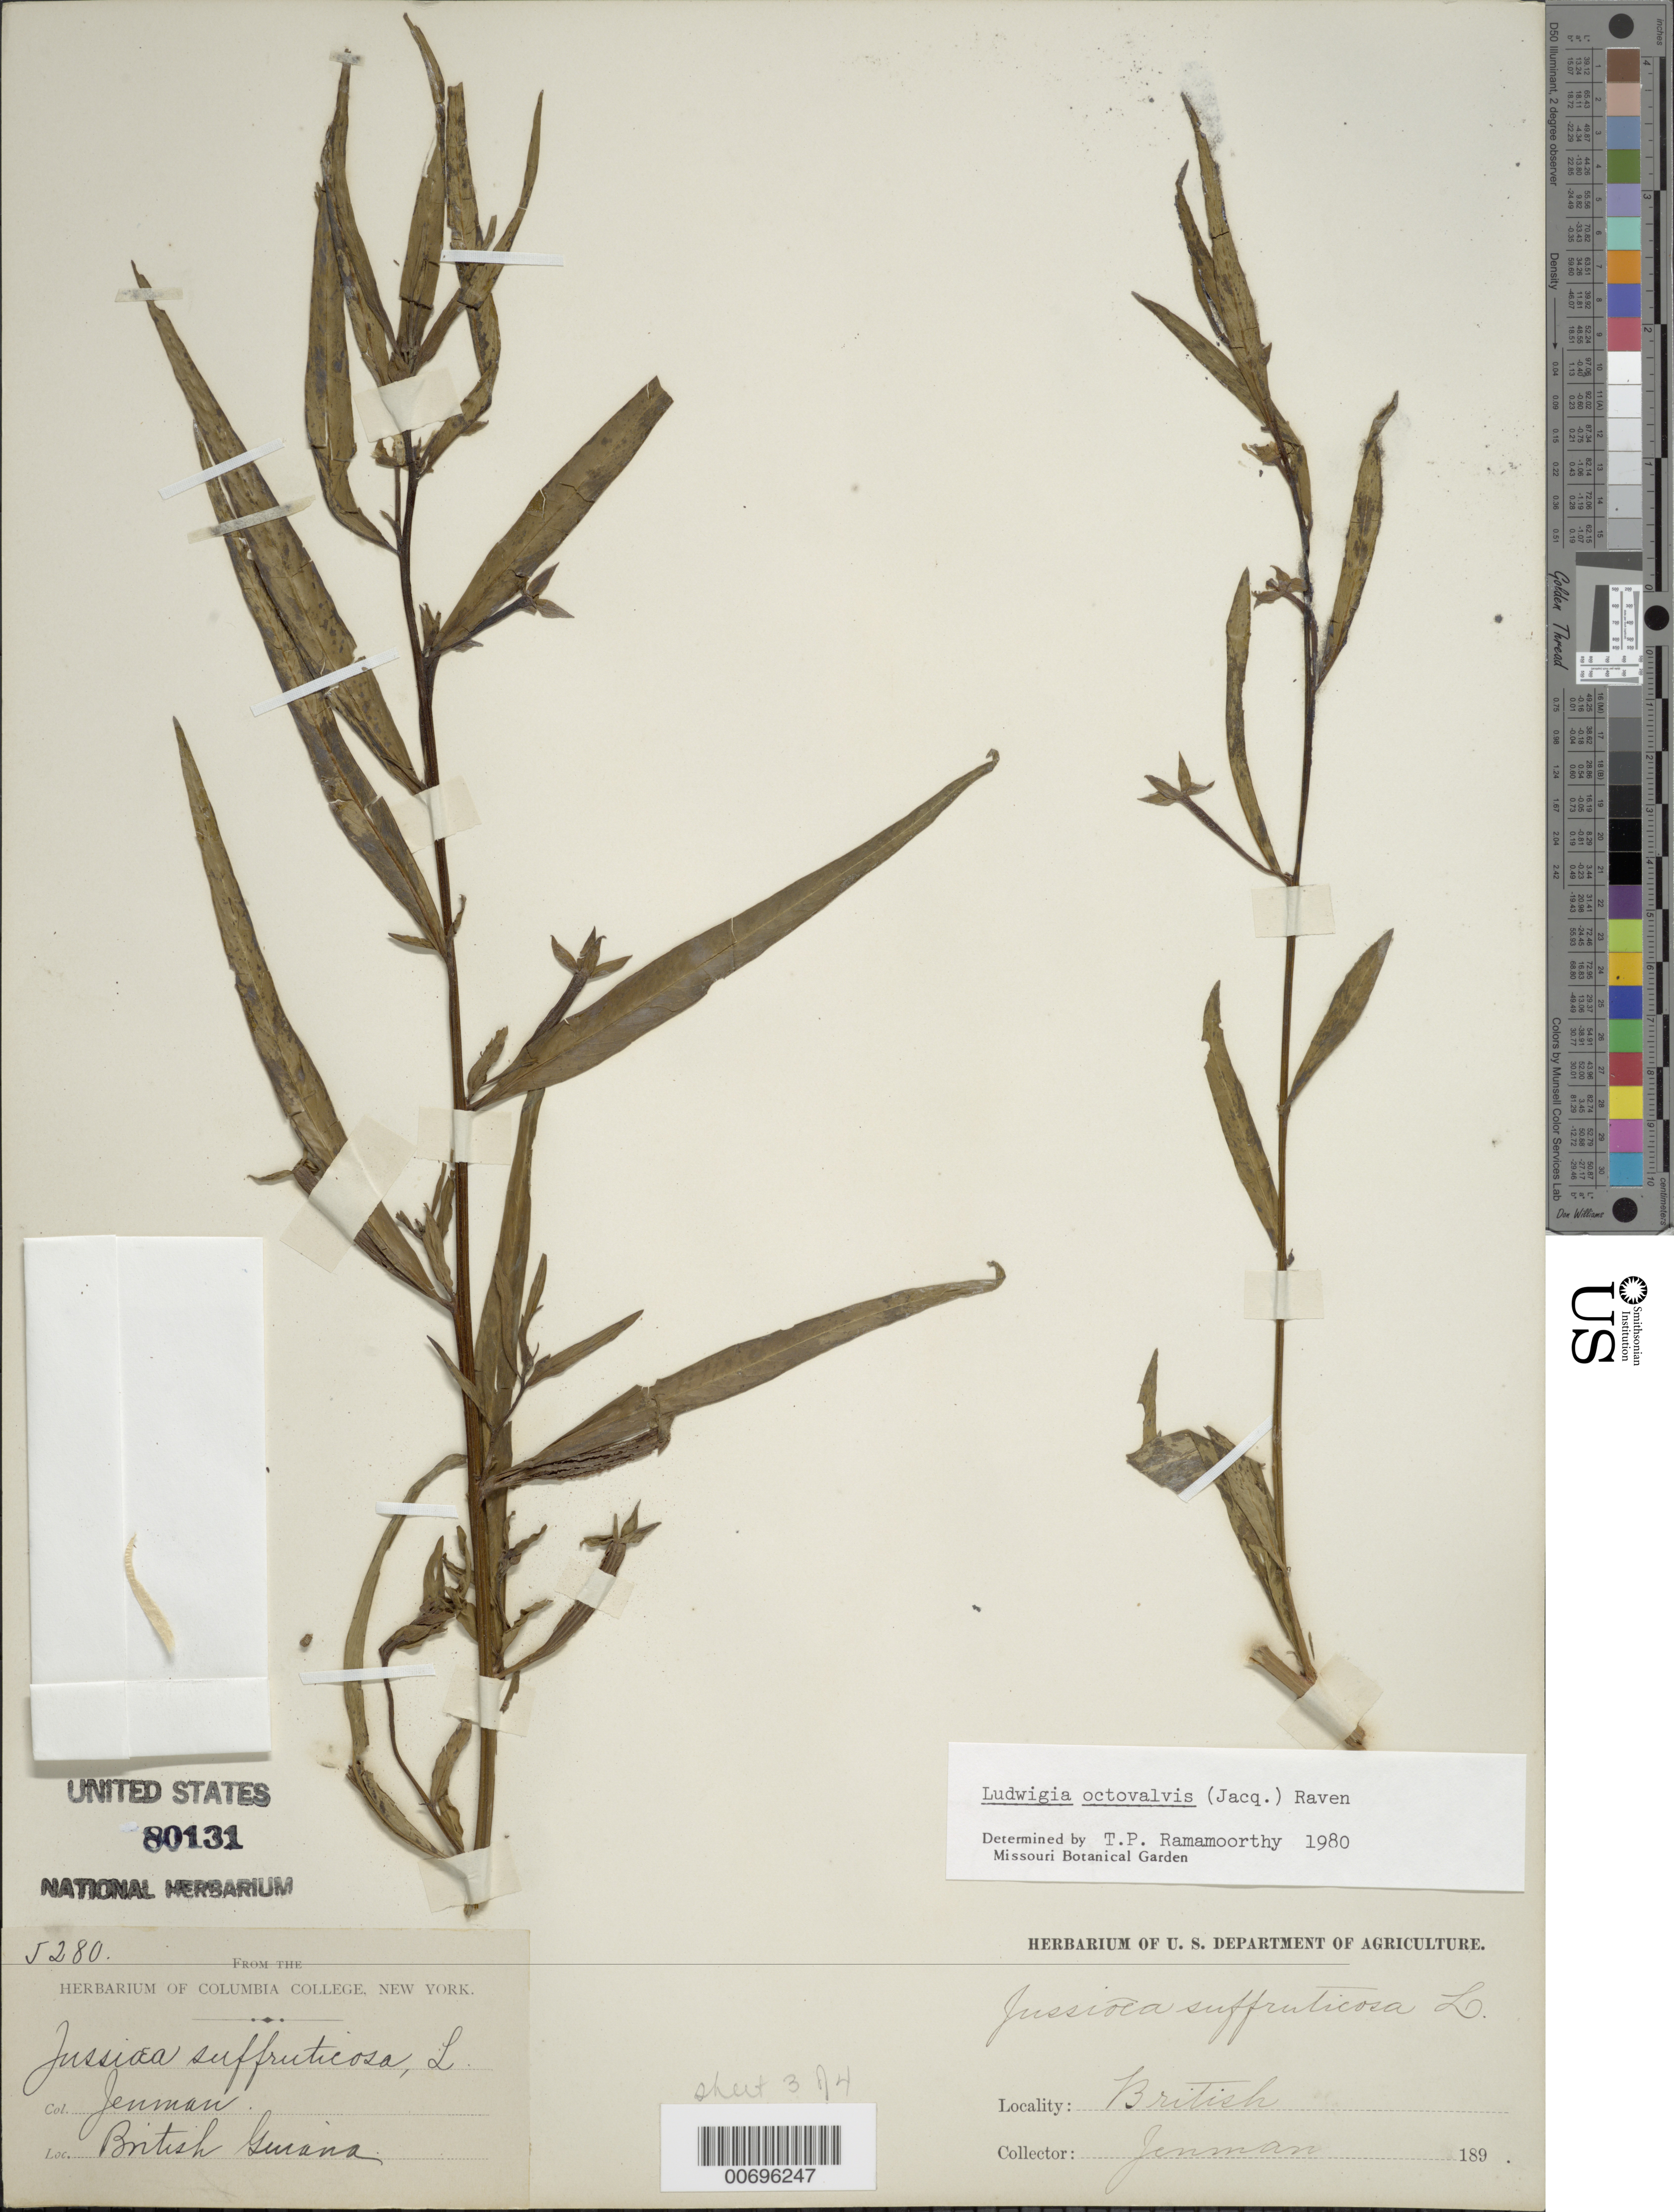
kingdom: Plantae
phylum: Tracheophyta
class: Magnoliopsida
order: Myrtales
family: Onagraceae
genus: Ludwigia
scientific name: Ludwigia octovalvis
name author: (Jacq.) P.H. Raven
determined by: Ramamoorthy, T. P.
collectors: -. Jenman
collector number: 5280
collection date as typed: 189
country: Guyana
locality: British Guiana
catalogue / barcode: US 80131